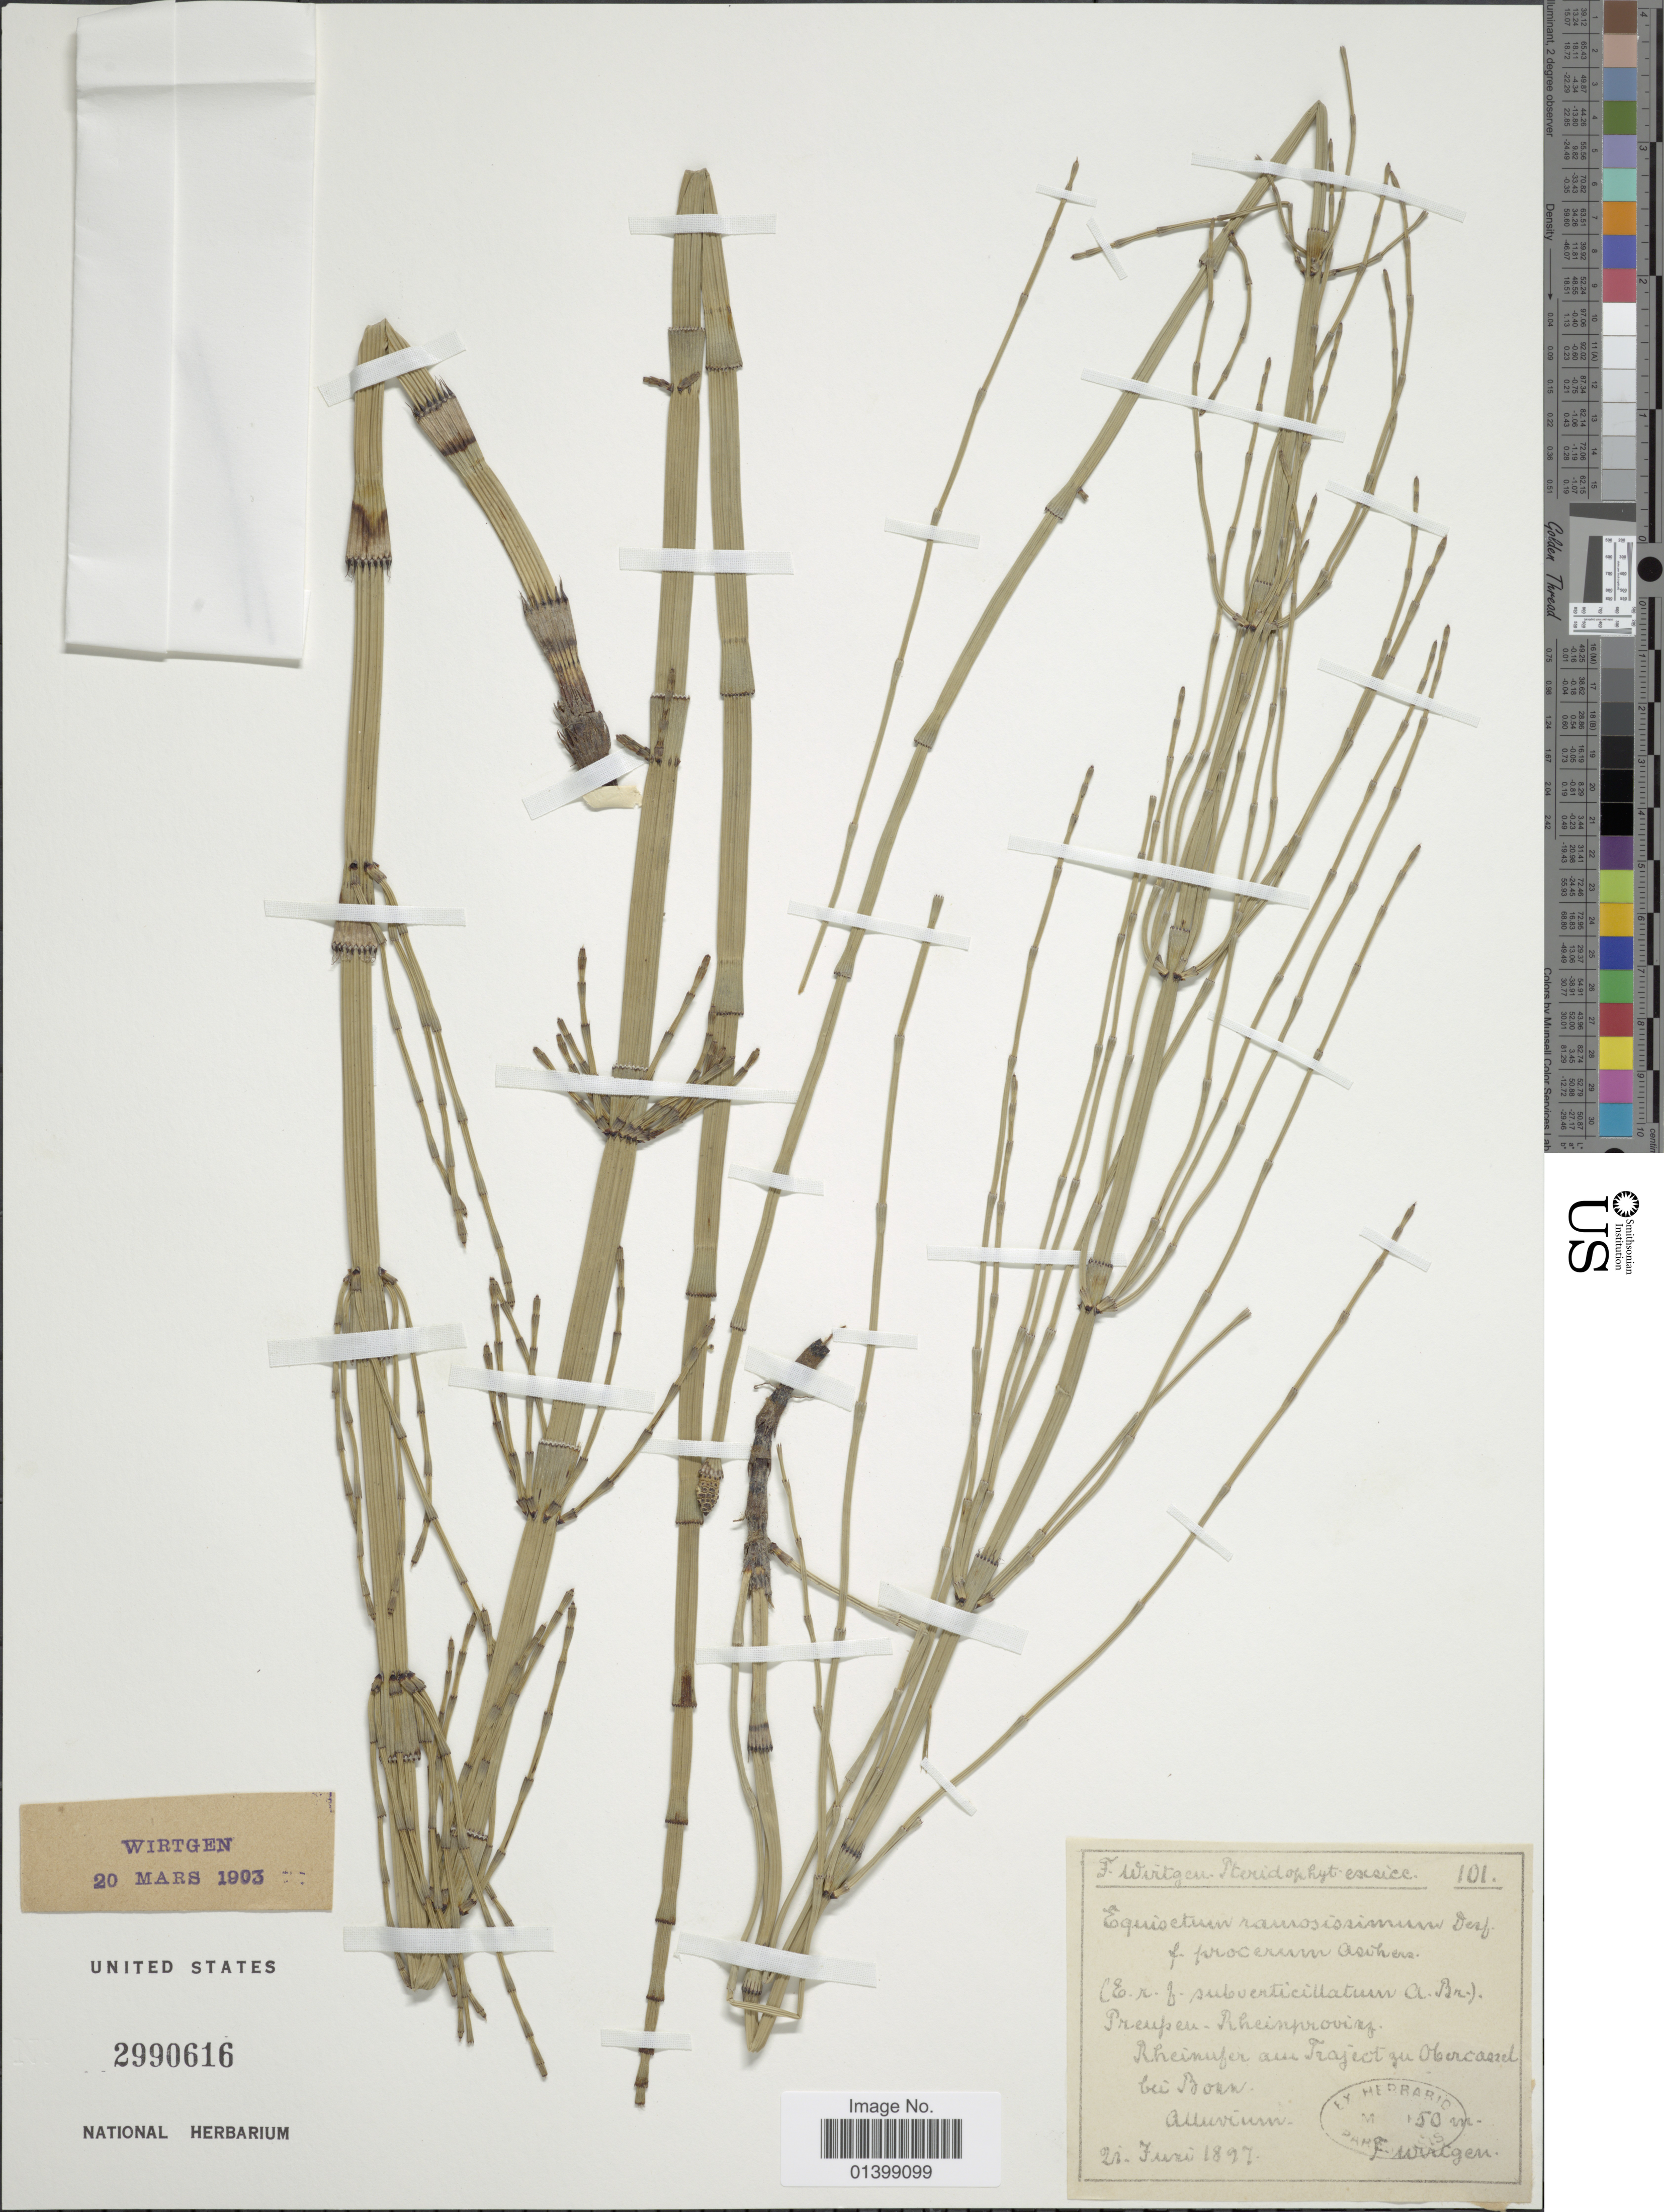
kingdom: Plantae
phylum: Tracheophyta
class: Polypodiopsida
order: Equisetales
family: Equisetaceae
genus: Equisetum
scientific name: Equisetum ramosissimum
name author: Desf.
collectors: F. Wirtgen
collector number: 101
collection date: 1897-06-21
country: Germany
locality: Preussen-Rheinprovinz, Rheinufer am Traject zu Ober [illegible text] bei Bonn[interpreted]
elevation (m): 150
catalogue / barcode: US 2990616